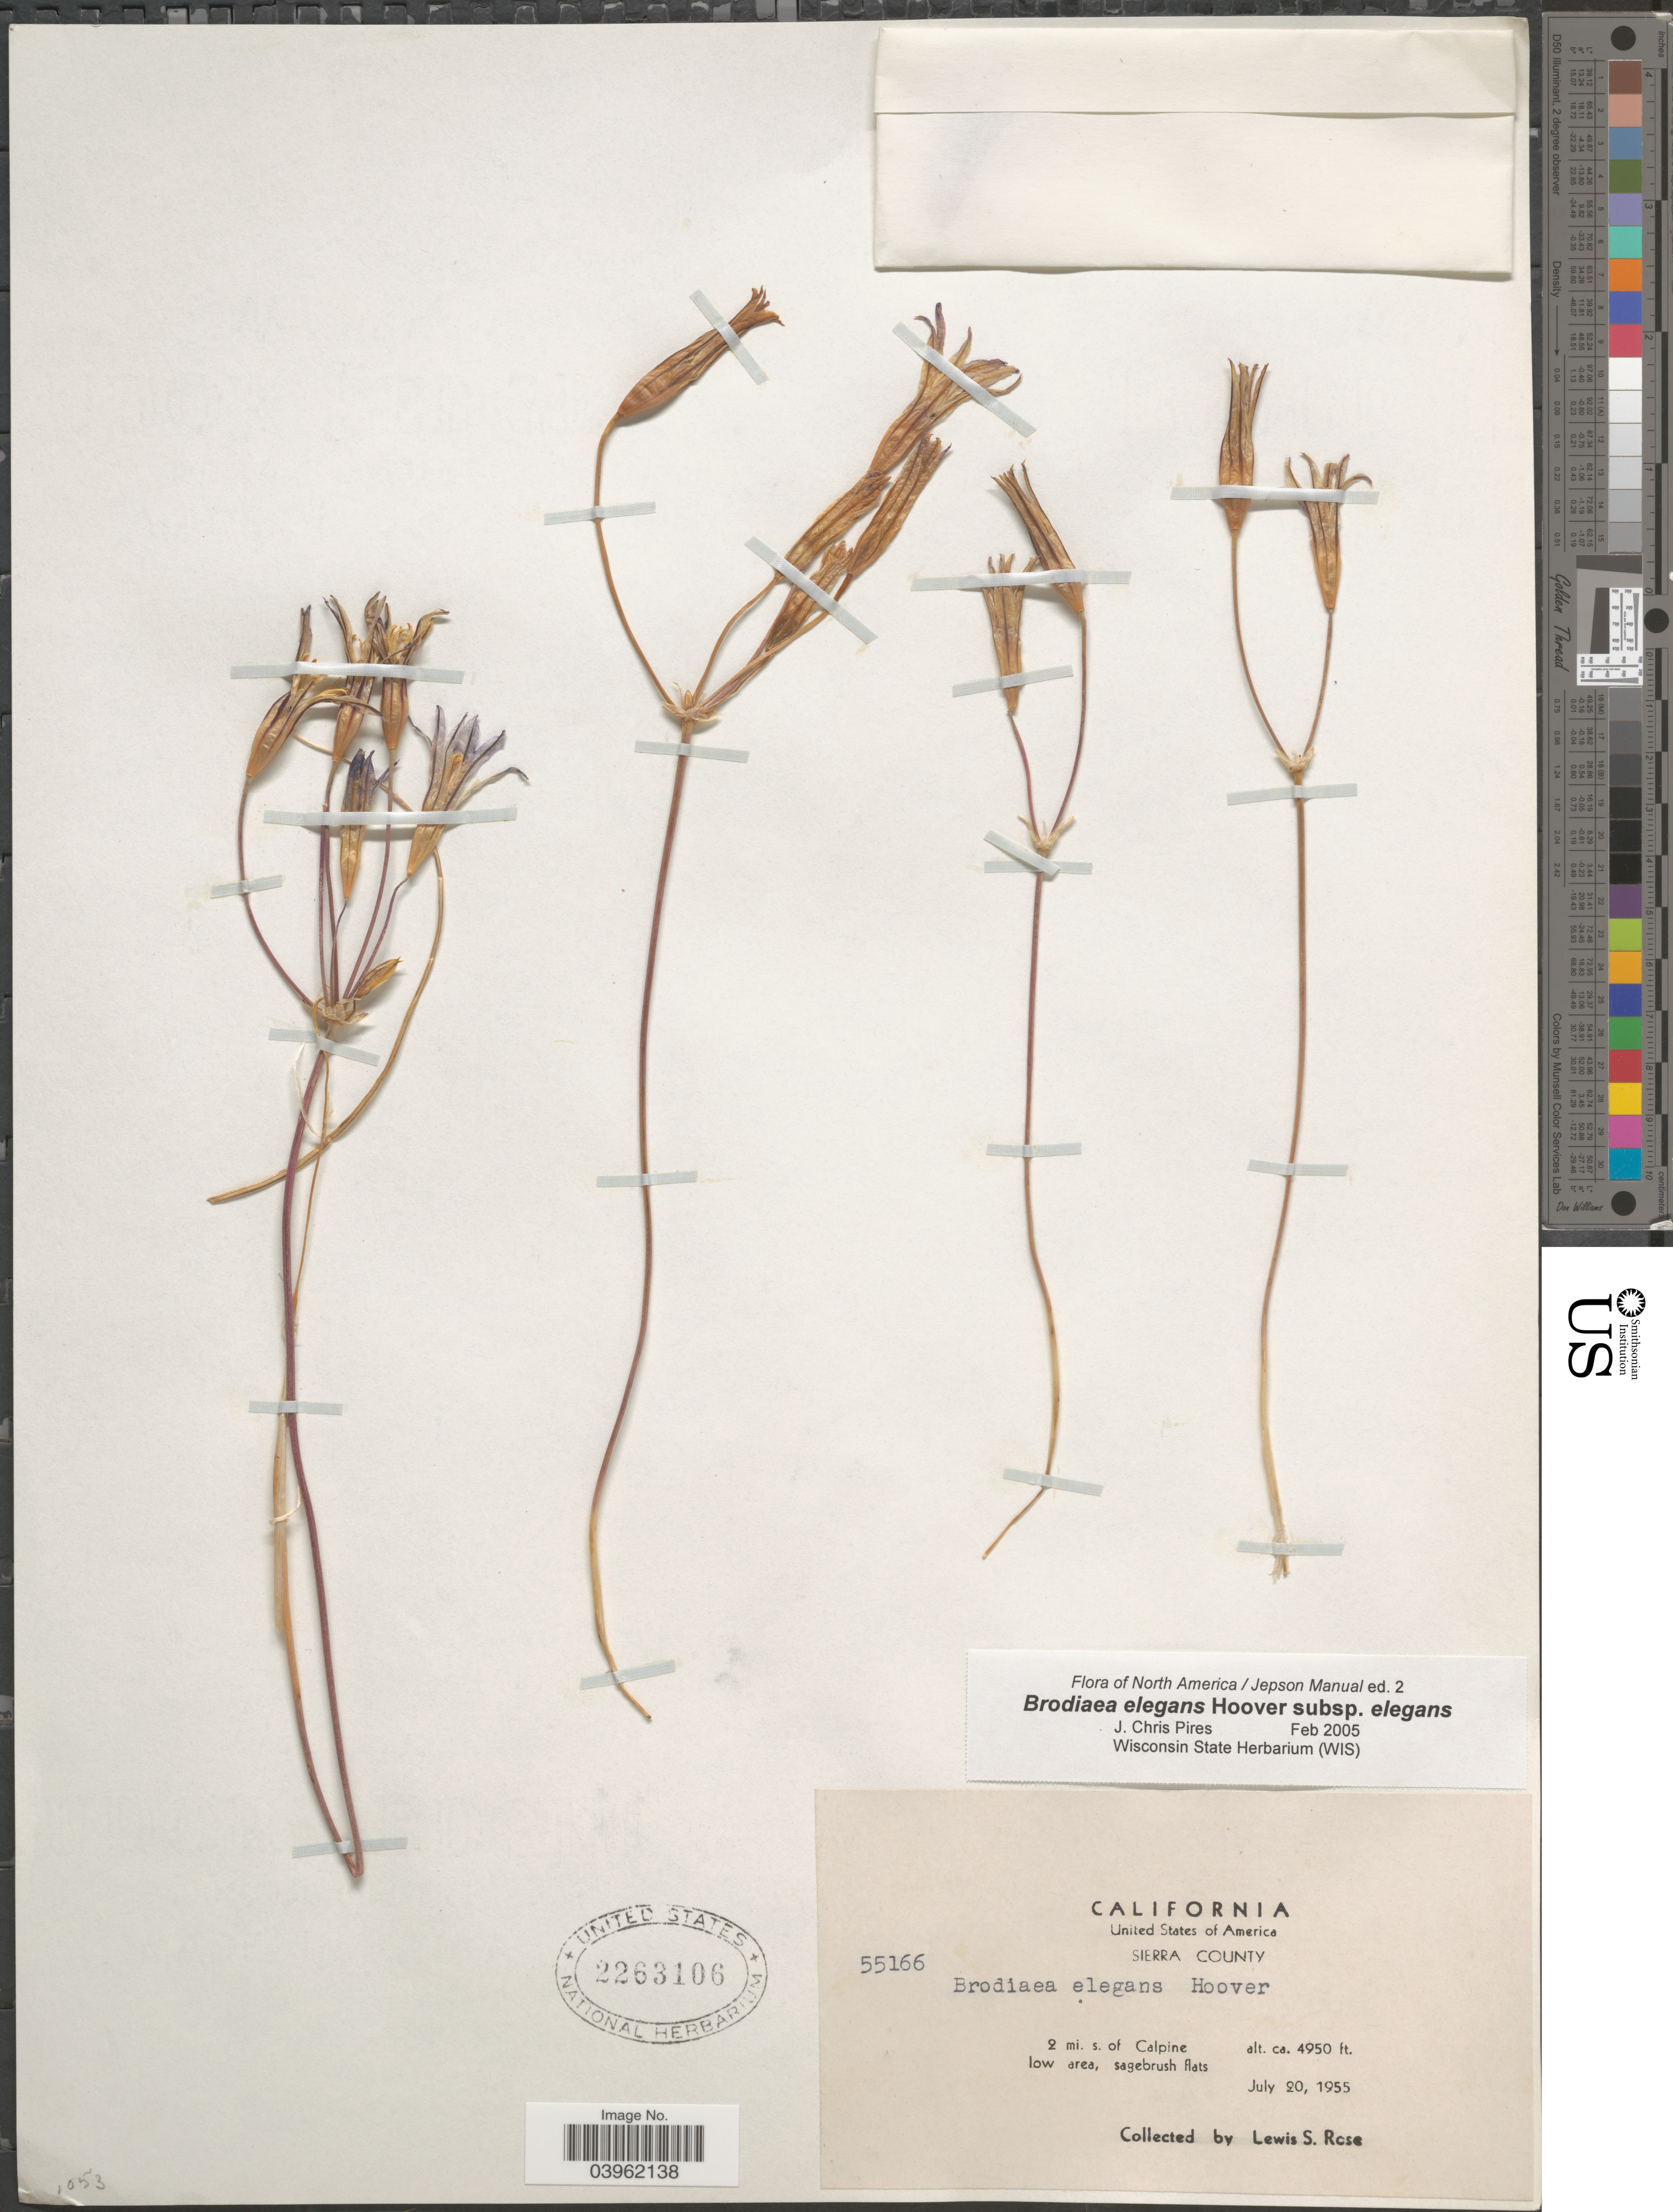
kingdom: Plantae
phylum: Tracheophyta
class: Liliopsida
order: Asparagales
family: Asparagaceae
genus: Brodiaea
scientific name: Brodiaea elegans subsp. elegans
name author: Hoover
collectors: L. S. Rose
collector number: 55166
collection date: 1955-07-20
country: United States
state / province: California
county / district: Sierra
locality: Sierra County. 2 mi. s. of Calpine.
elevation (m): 1509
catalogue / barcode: US 2263106